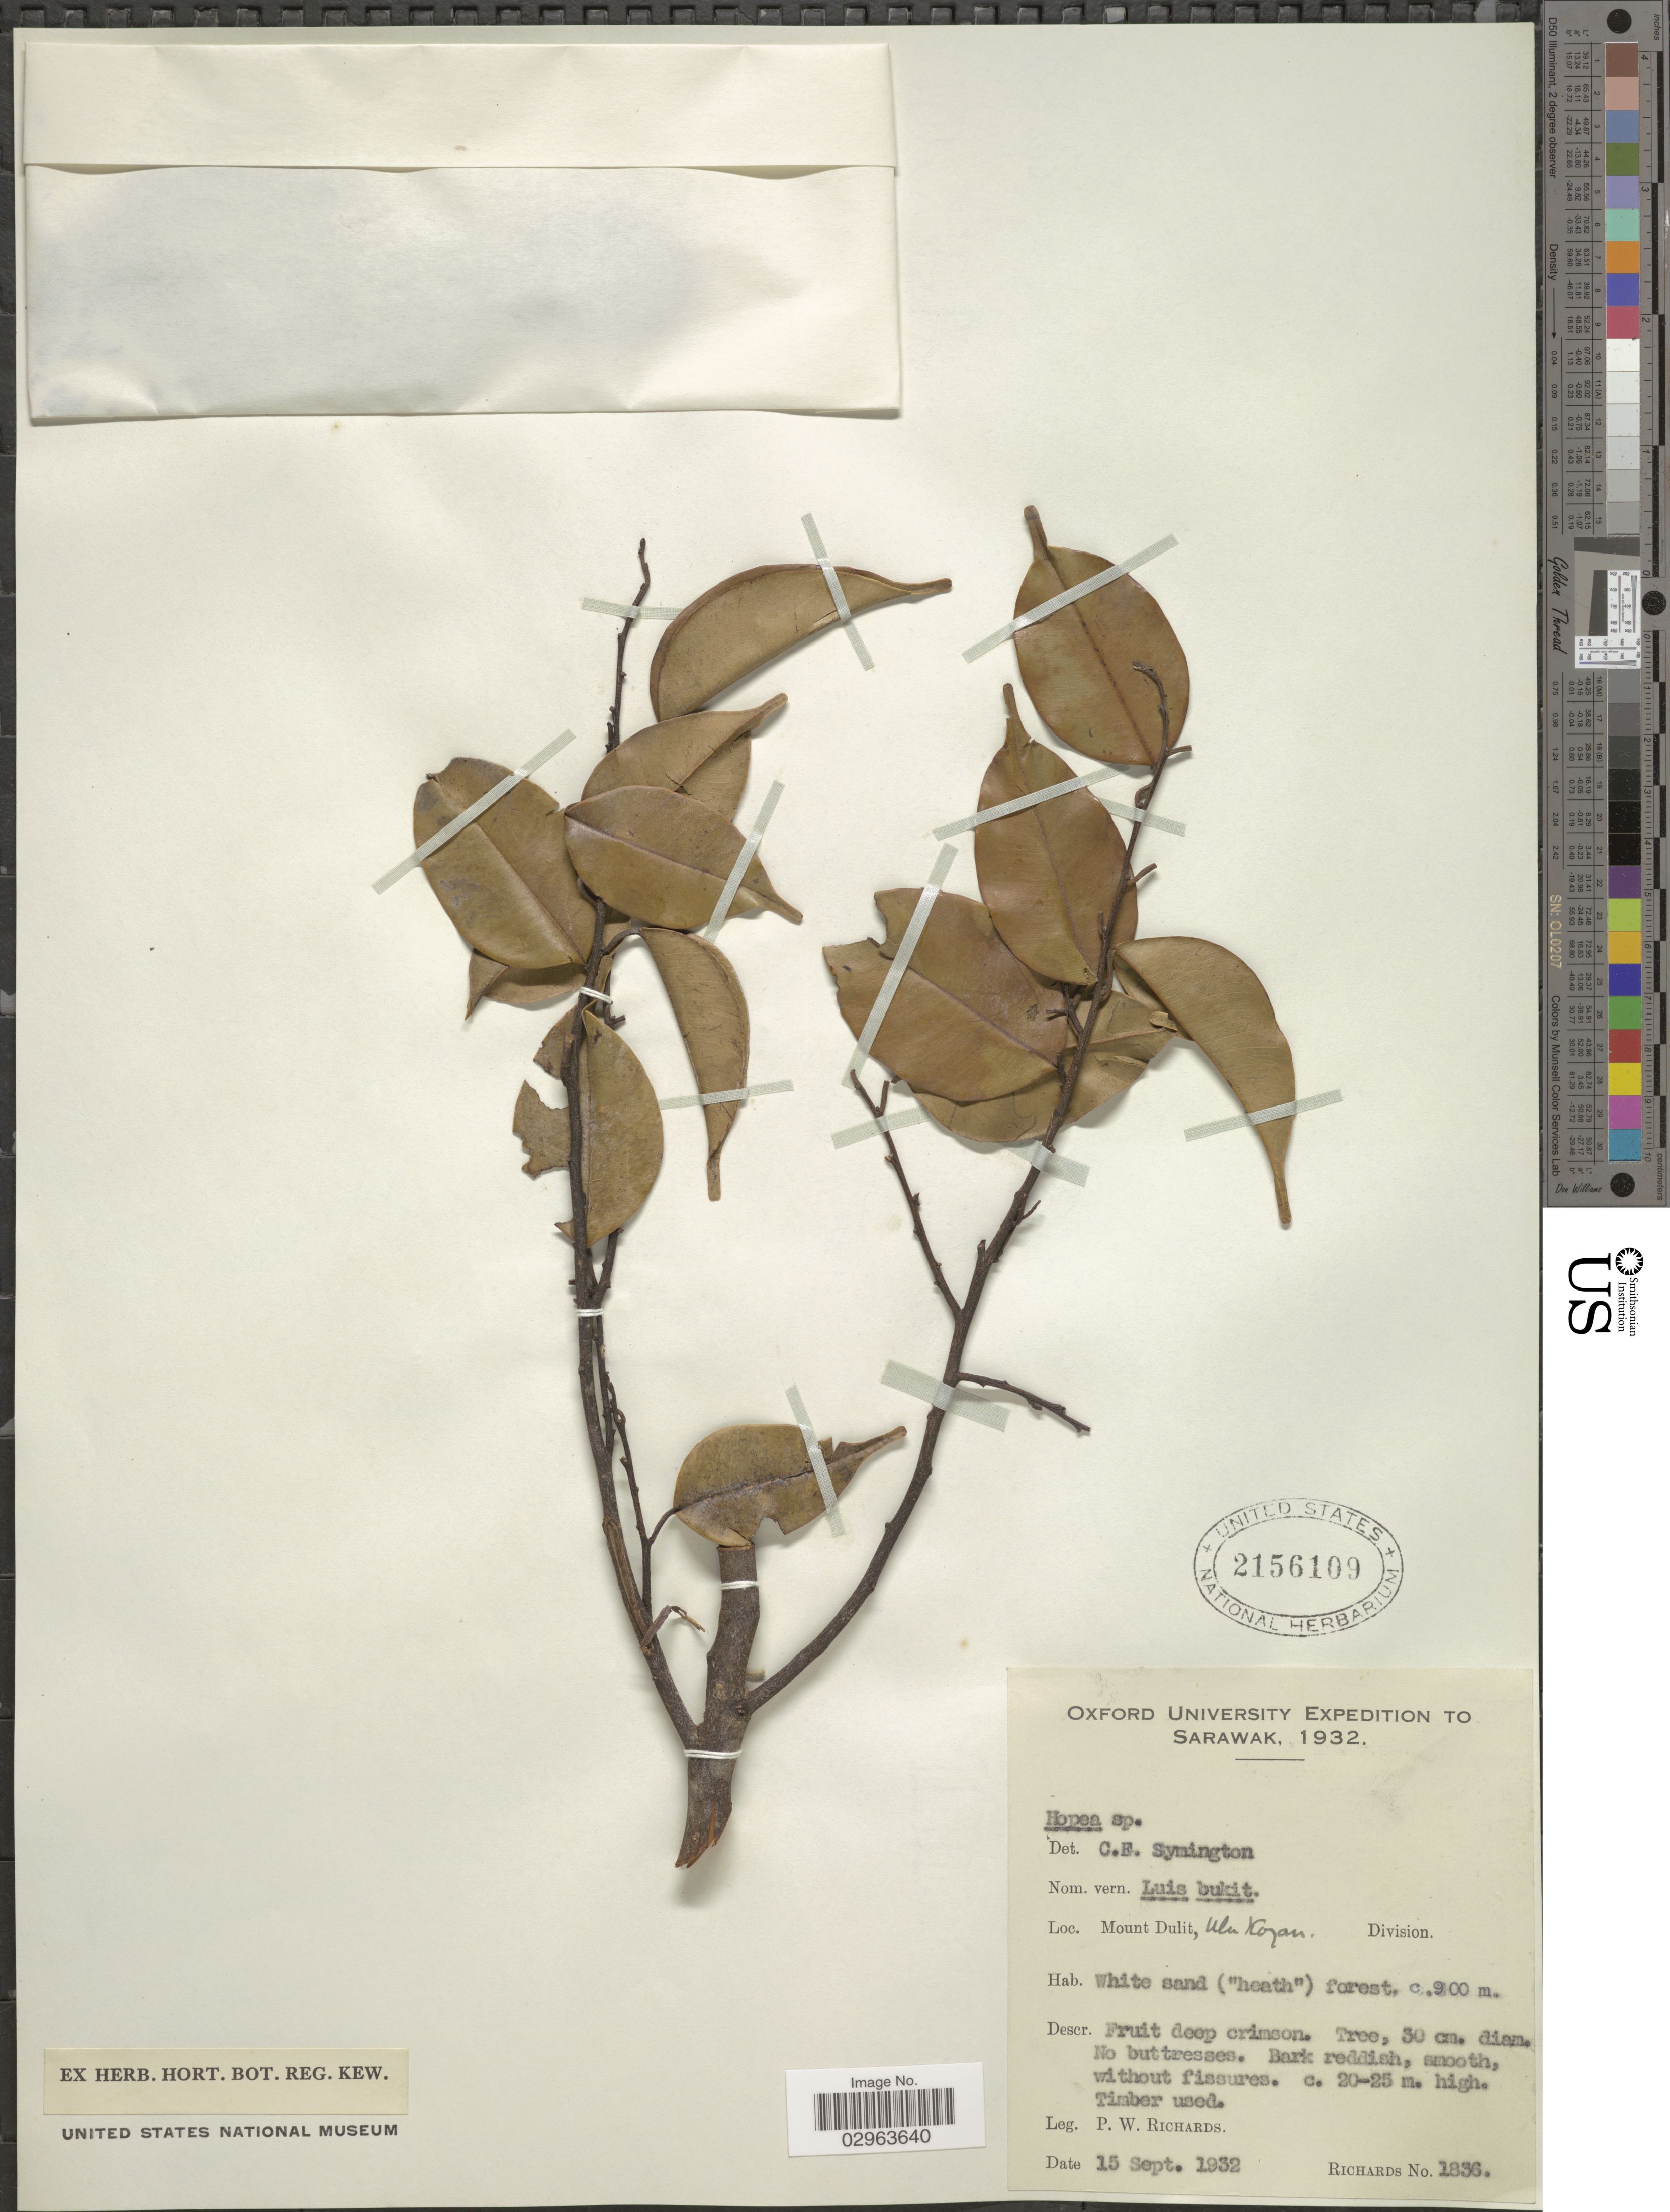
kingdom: Plantae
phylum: Tracheophyta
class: Magnoliopsida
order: Malvales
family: Dipterocarpaceae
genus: Hopea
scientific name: Hopea sp.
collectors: P. Richards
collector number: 1836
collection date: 1932-09-15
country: Malaysia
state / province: Sarawak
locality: Mount Dulit, Ulu Koyan. Division.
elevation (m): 900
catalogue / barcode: US 2156109